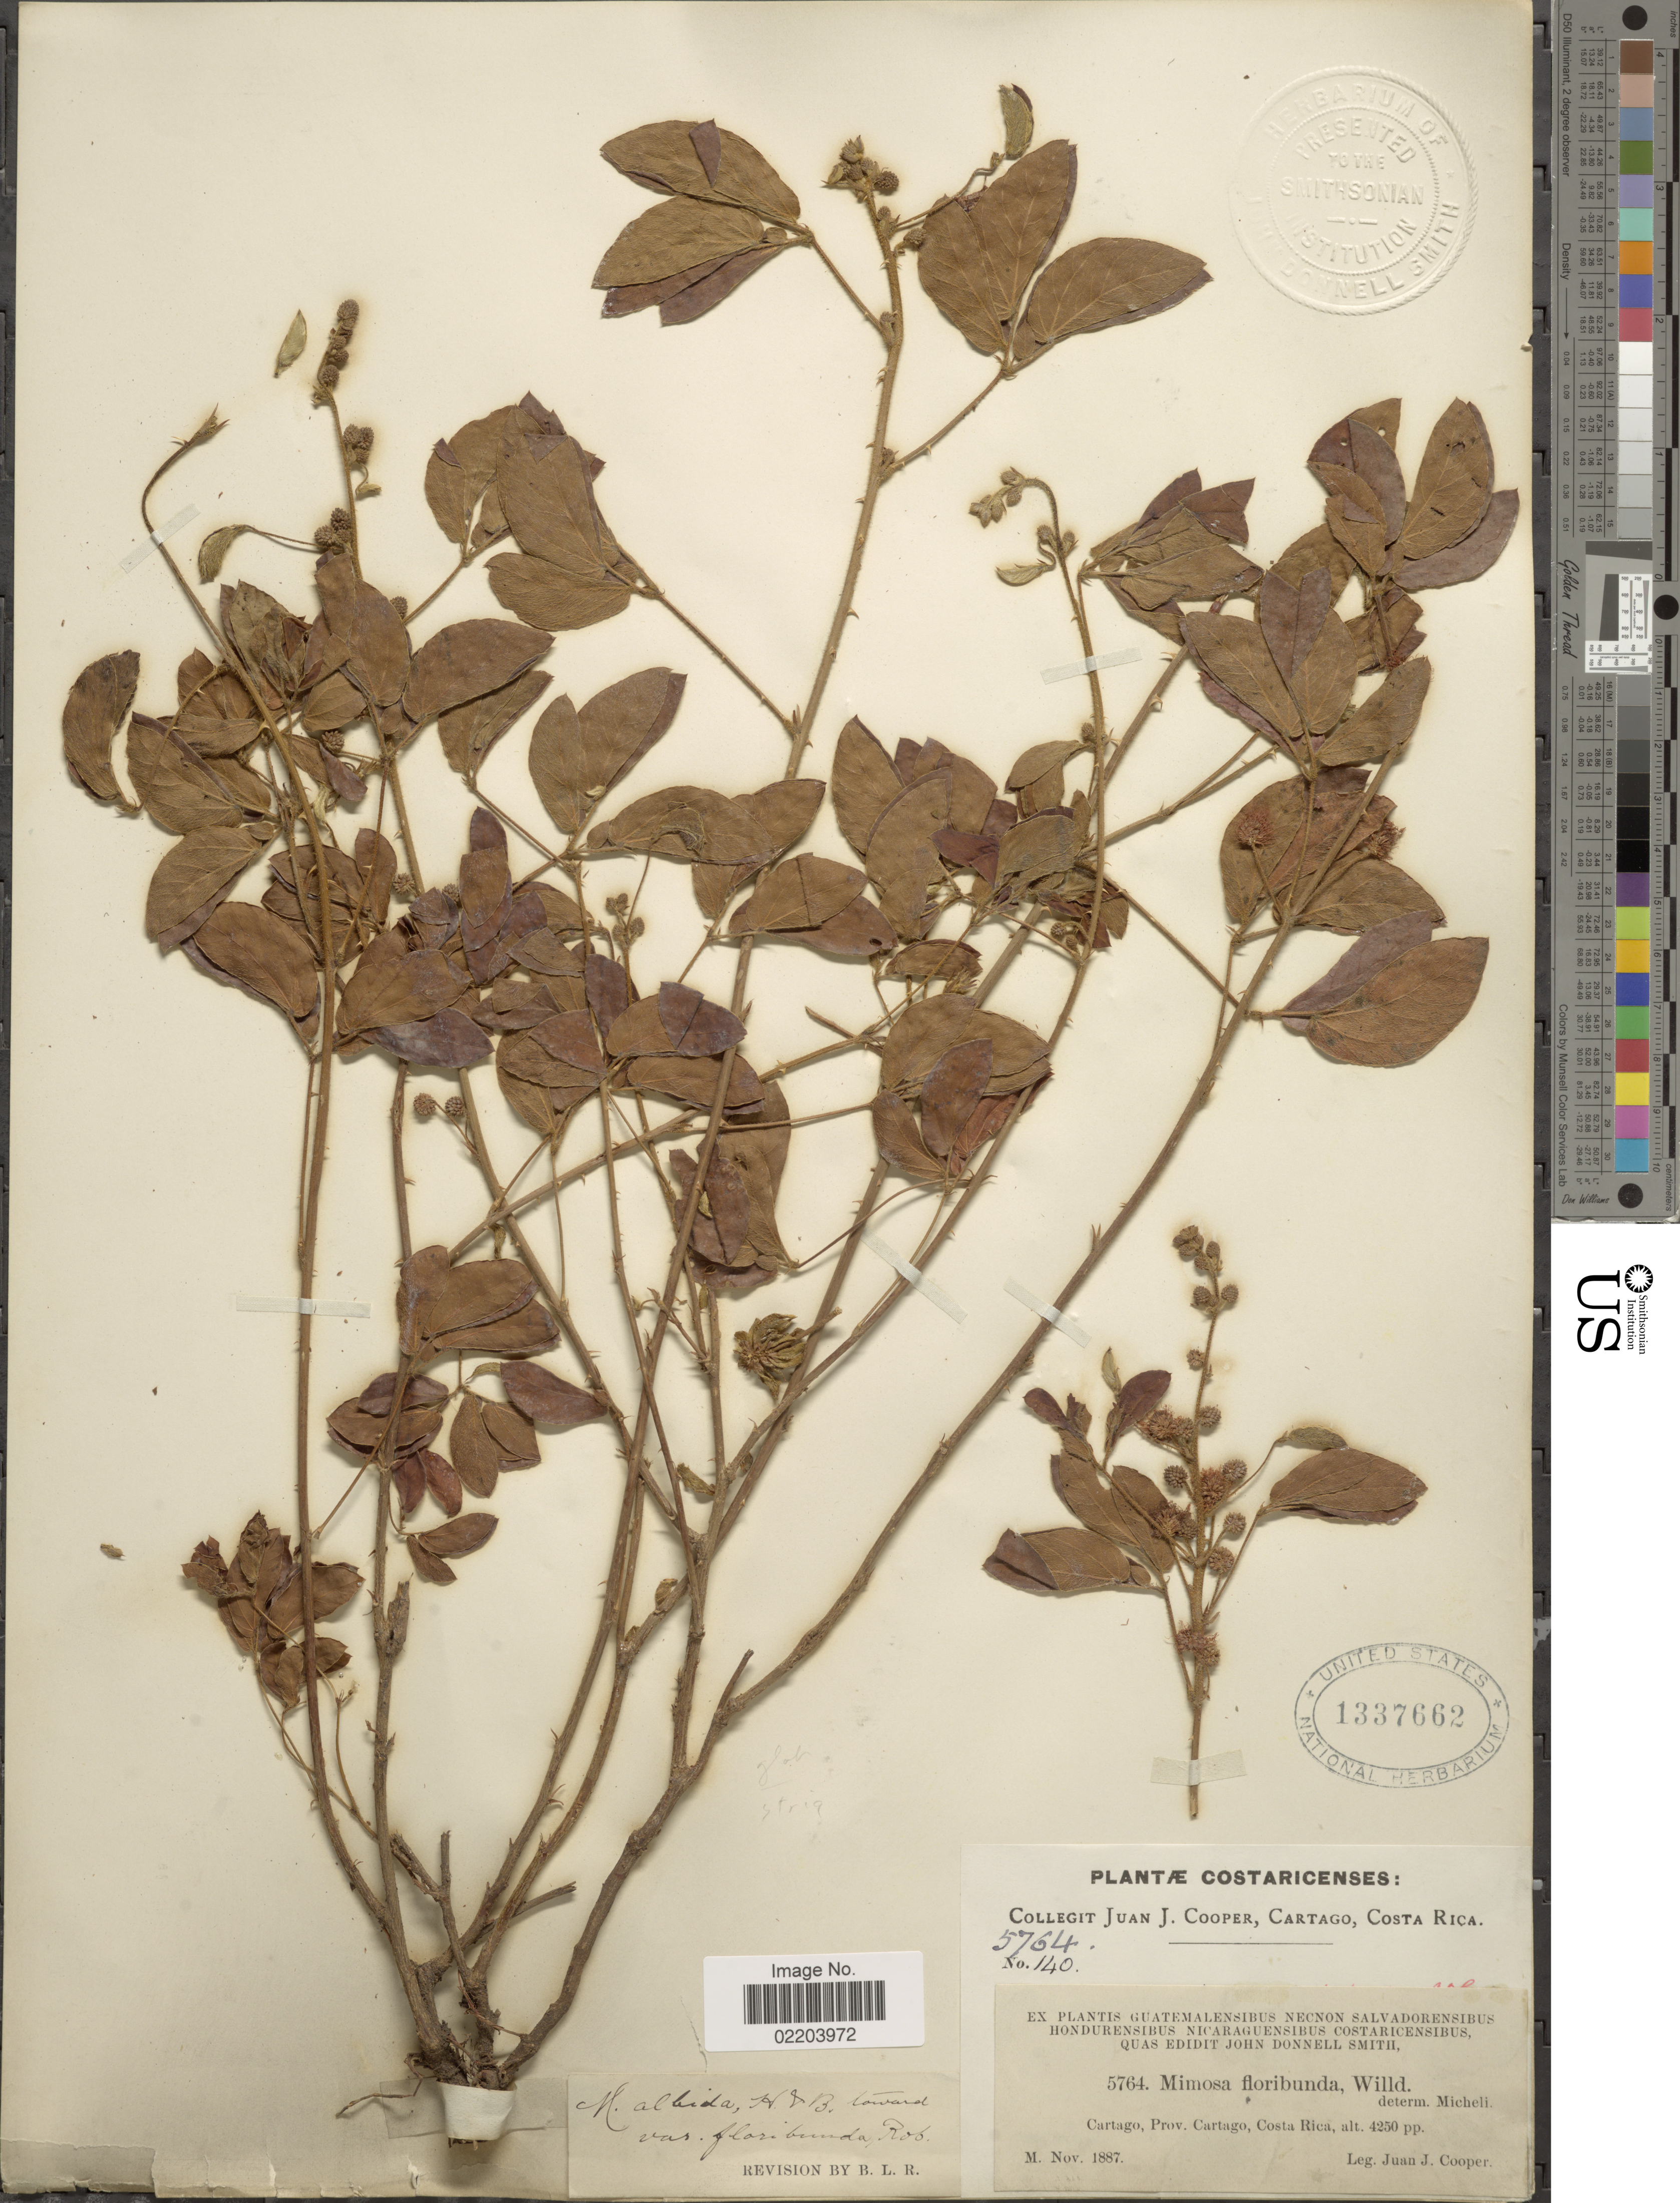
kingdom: Plantae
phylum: Tracheophyta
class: Magnoliopsida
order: Fabales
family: Fabaceae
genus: Mimosa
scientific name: Mimosa albida var. strigosa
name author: (Willd.) B.L. Rob.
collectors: J. J. Cooper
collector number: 5764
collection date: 1887-11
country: Costa Rica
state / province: Cartago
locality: Cartago, Prov. Cartago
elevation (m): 1295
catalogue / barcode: US 1337662